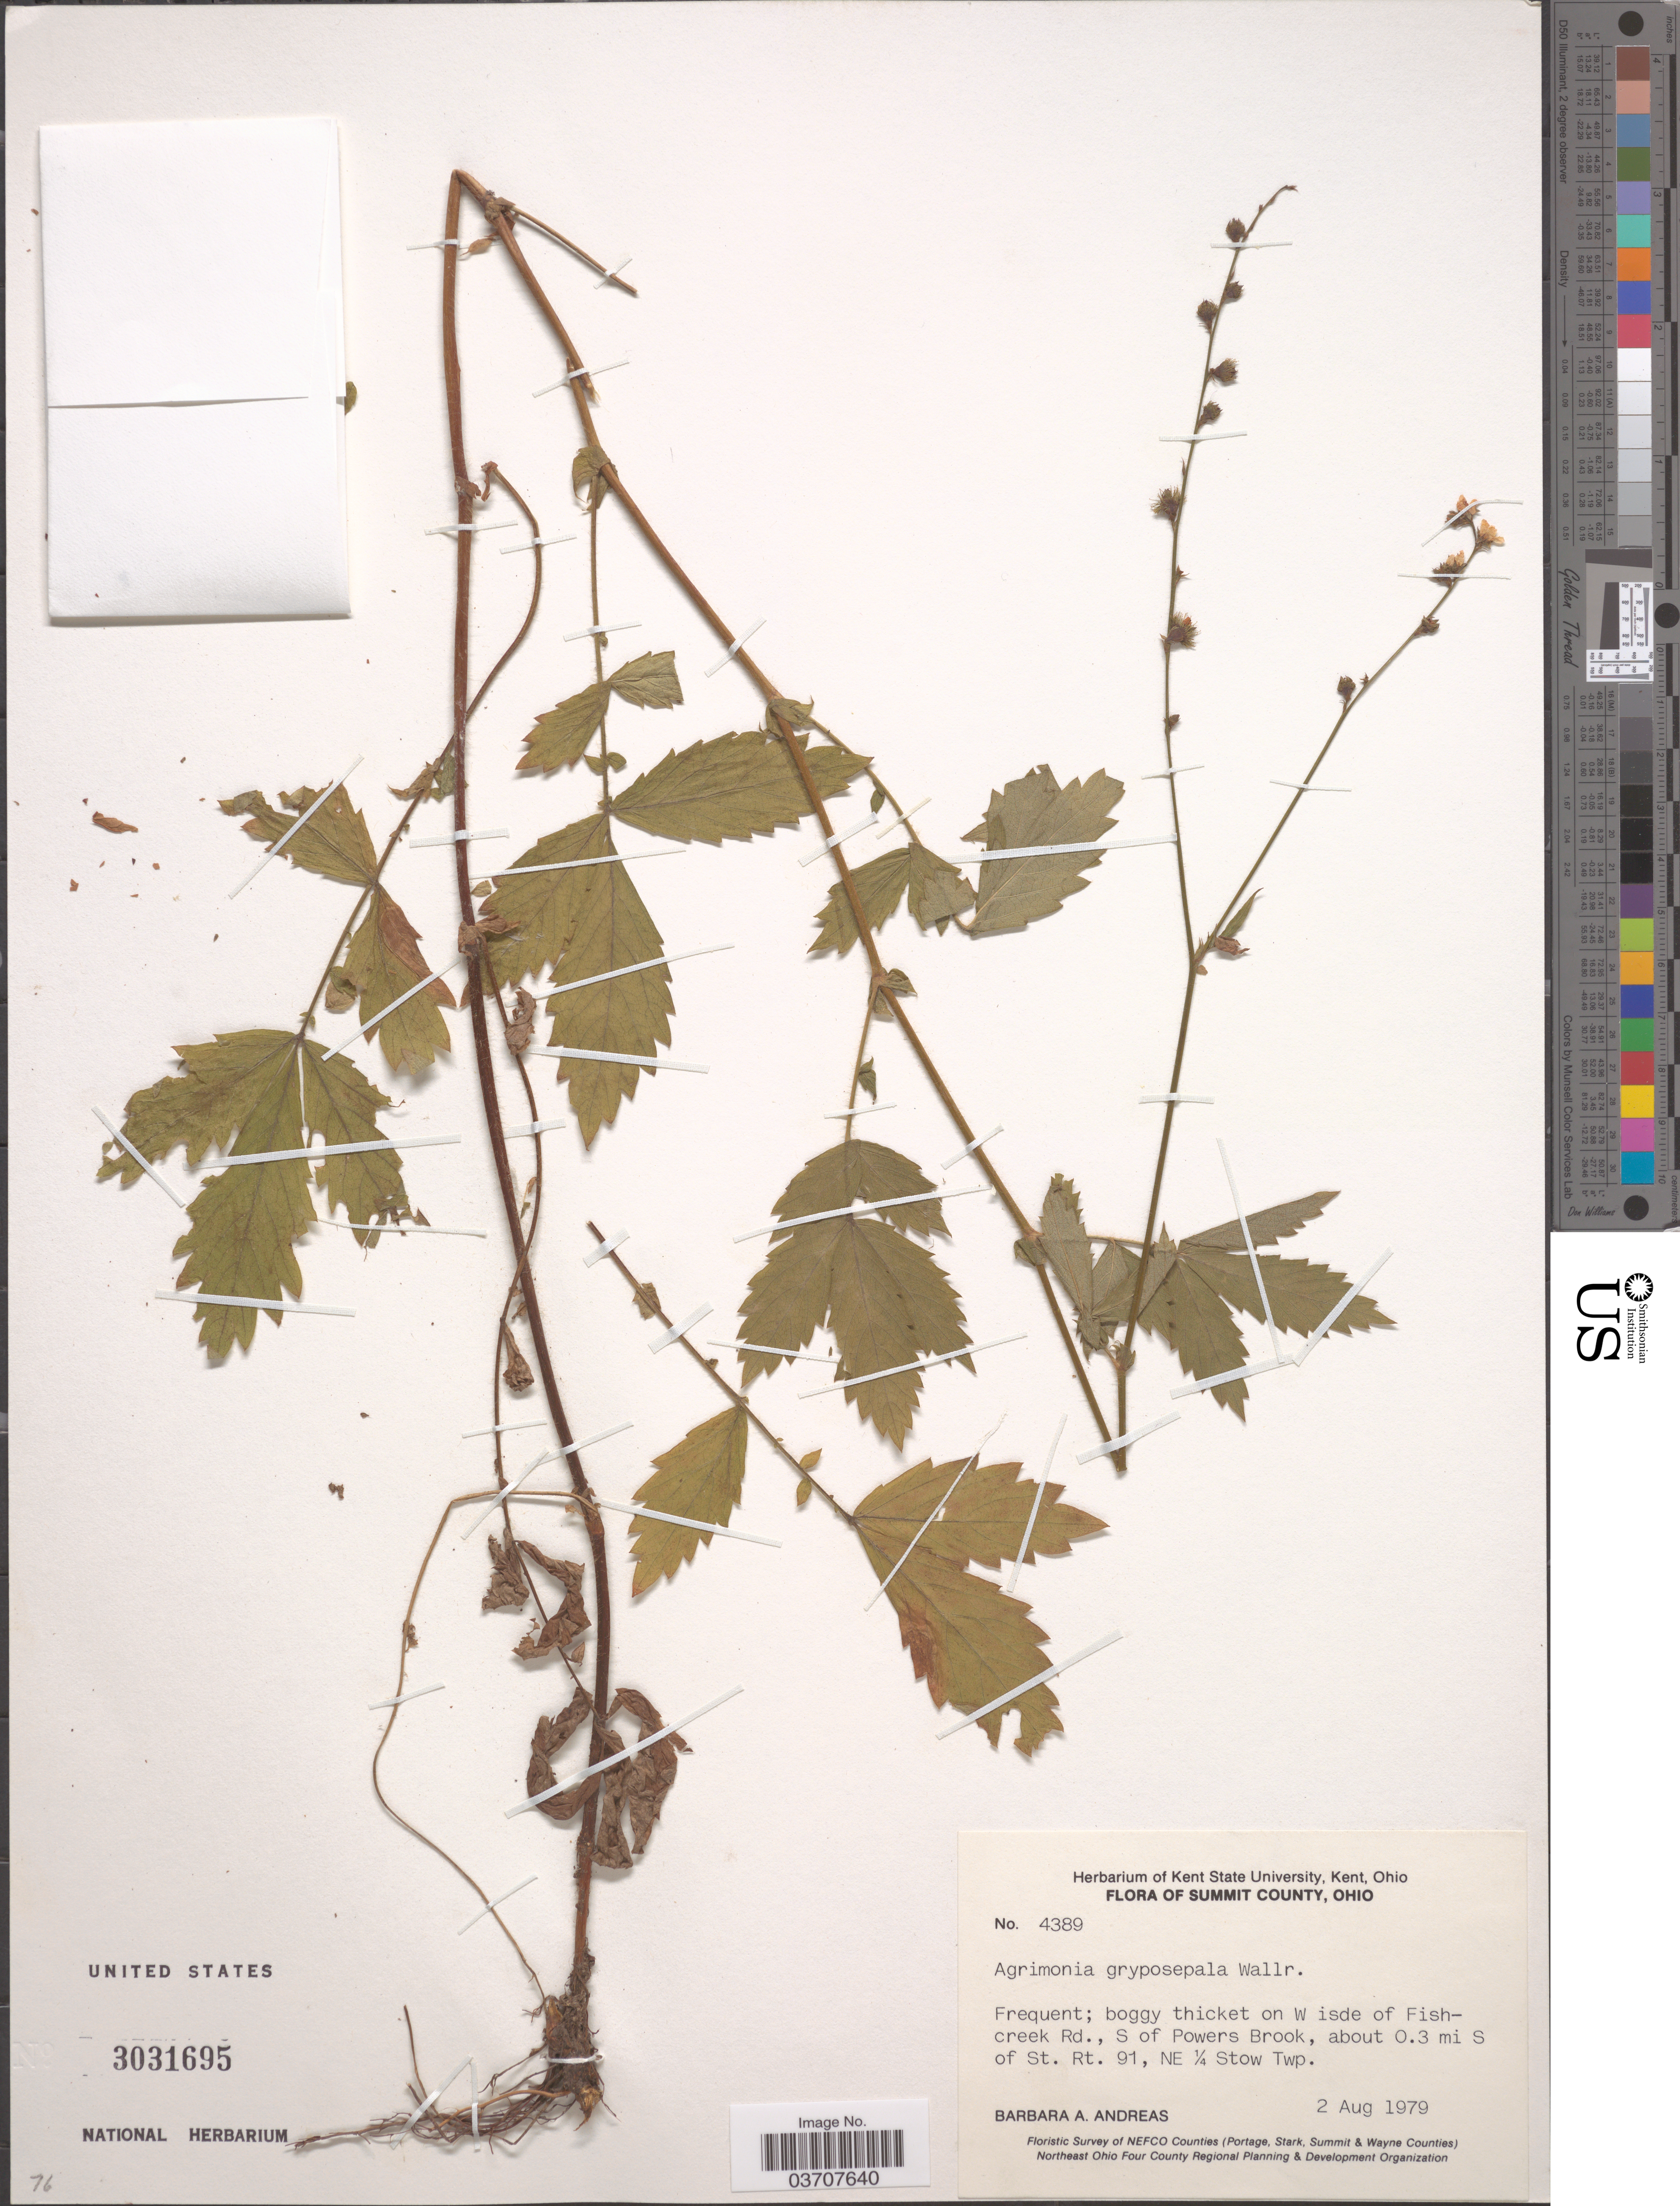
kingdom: Plantae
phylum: Tracheophyta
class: Magnoliopsida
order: Rosales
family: Rosaceae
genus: Agrimonia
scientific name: Agrimonia gryposepala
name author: Wallr.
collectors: B. A. Andreas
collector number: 4389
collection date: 1979-08-02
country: United States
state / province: Ohio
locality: Summit County. On W isde of Fish-creek Rd., S of Powers Brook, about 0.3 mi S of St. Rt. 91, NE ¼ Stow Twp.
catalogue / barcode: US 3031695